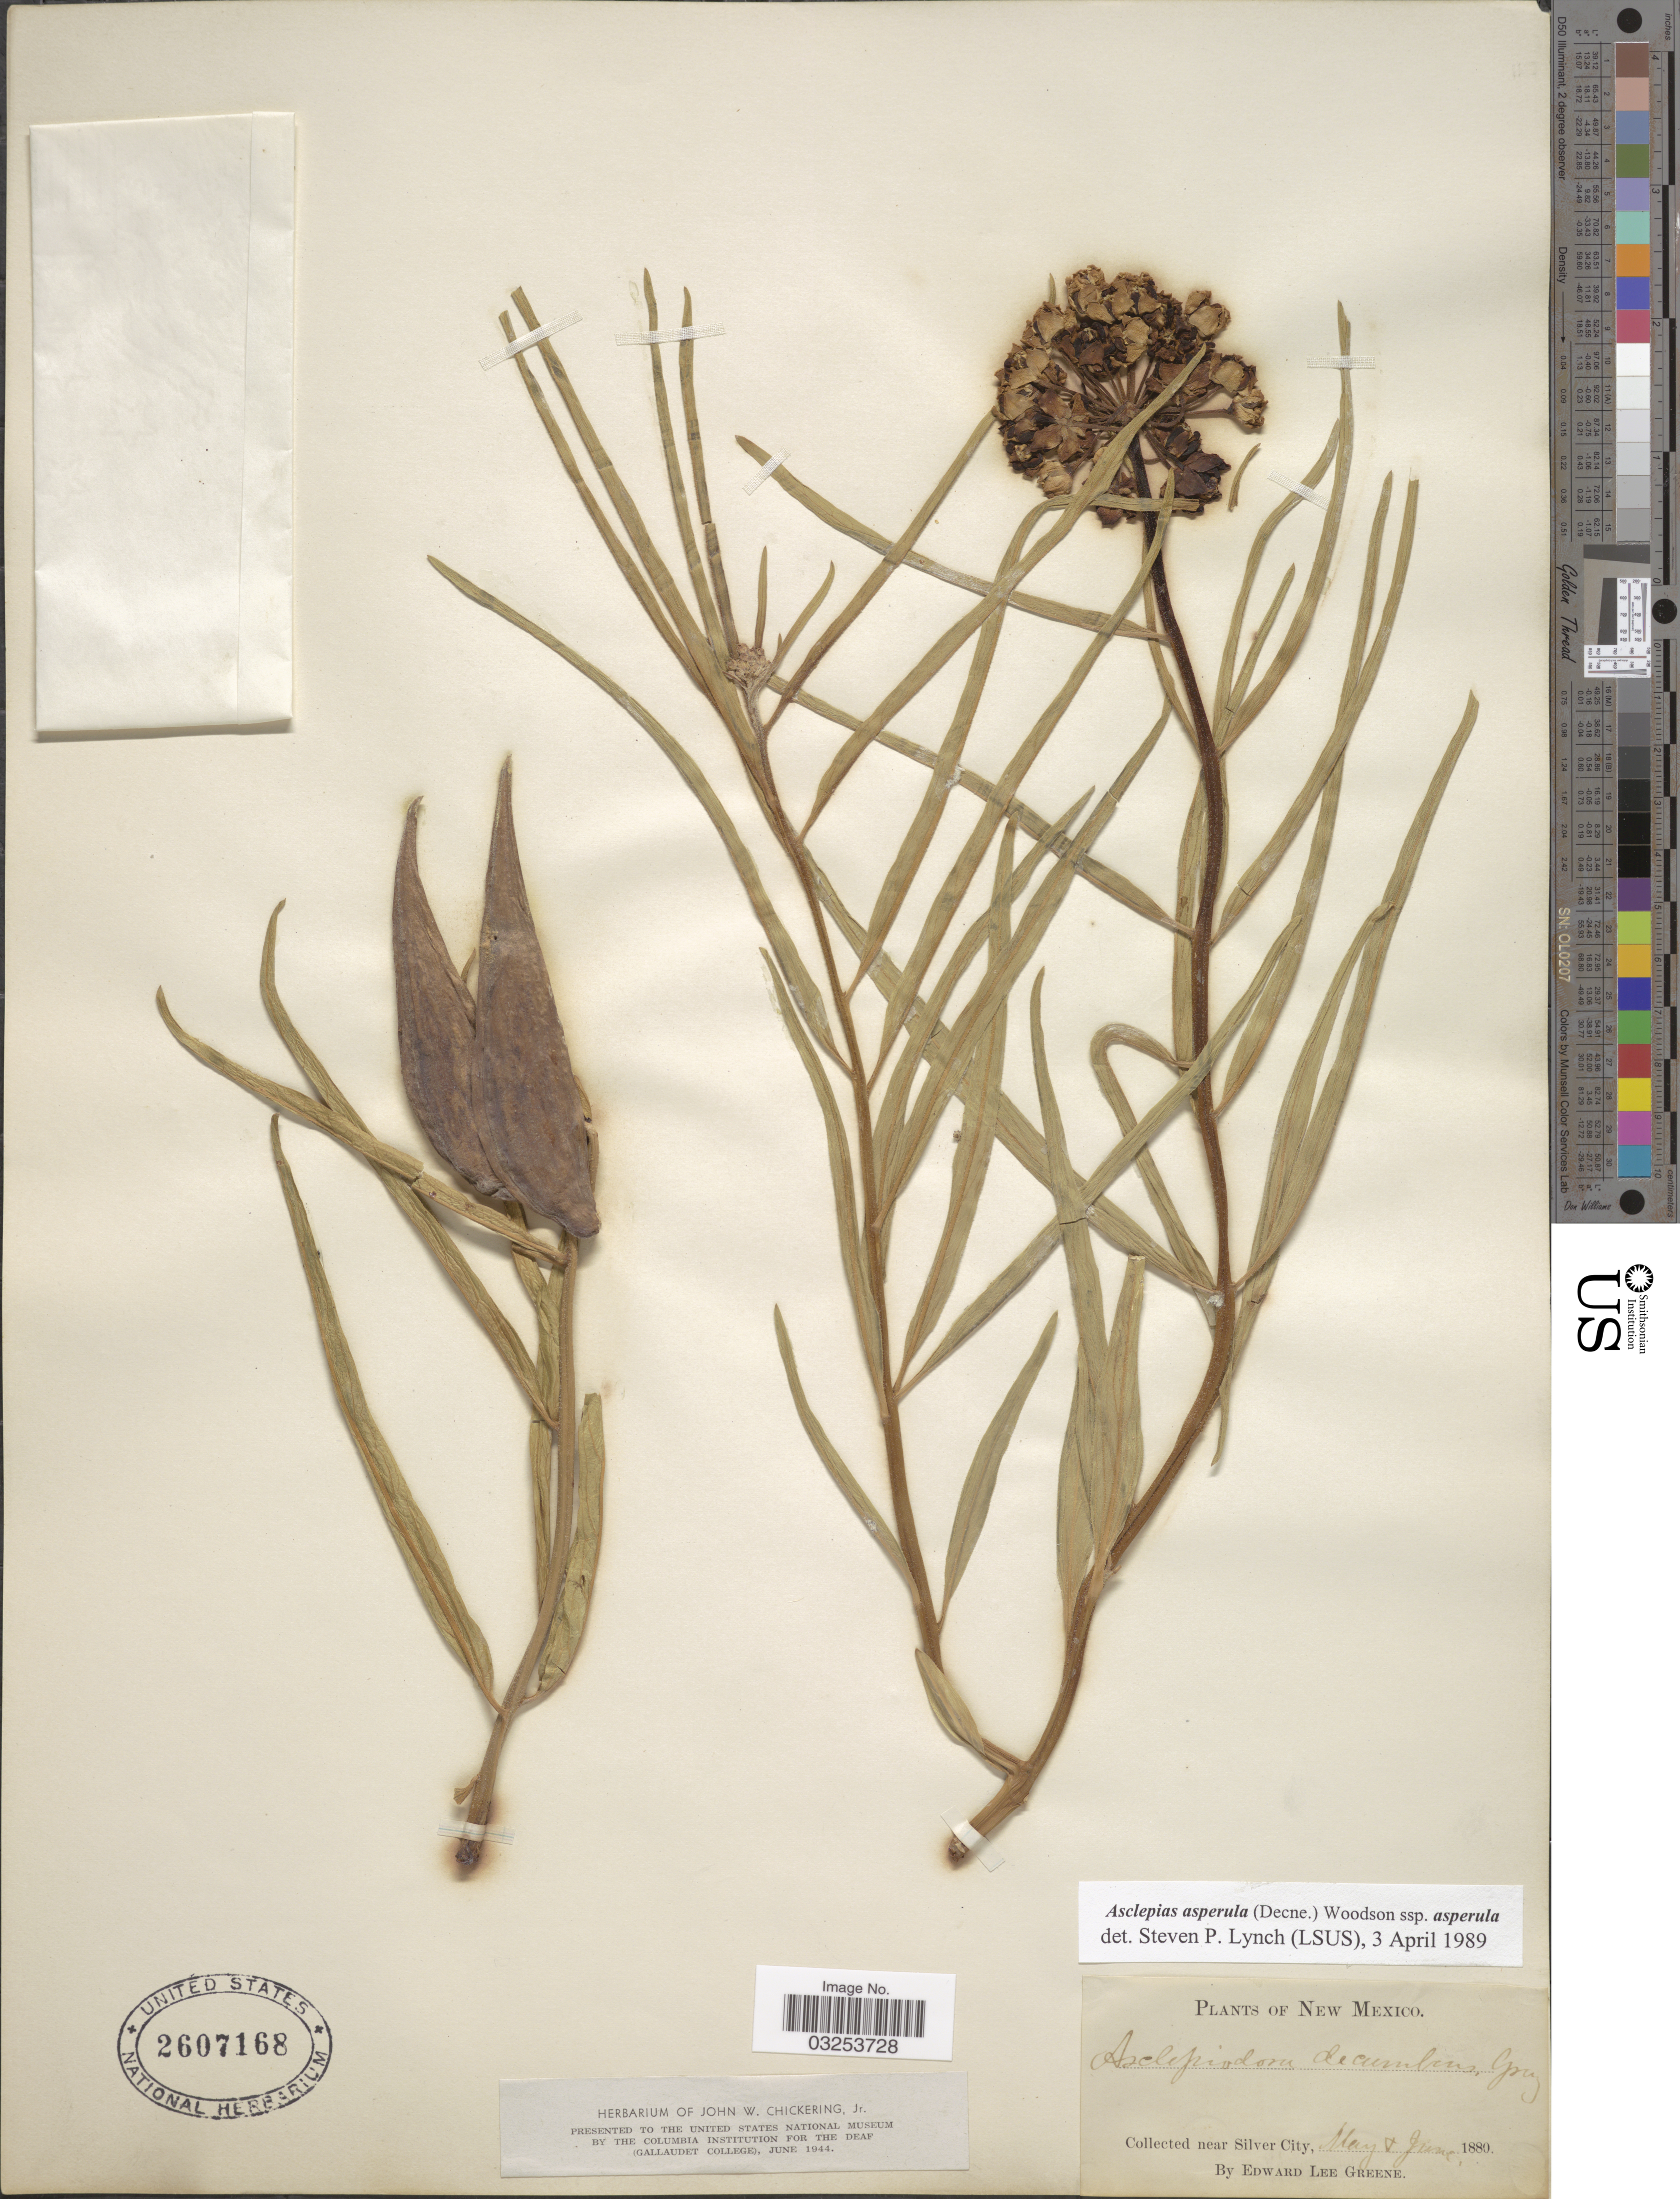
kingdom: Plantae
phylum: Tracheophyta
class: Magnoliopsida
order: Gentianales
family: Apocynaceae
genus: Asclepias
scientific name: Asclepias asperula subsp. asperula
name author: (Decne.) Woodson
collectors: E. L. Greene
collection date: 1880-05/1880-06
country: United States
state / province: New Mexico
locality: Near Silver City.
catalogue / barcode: US 2607168